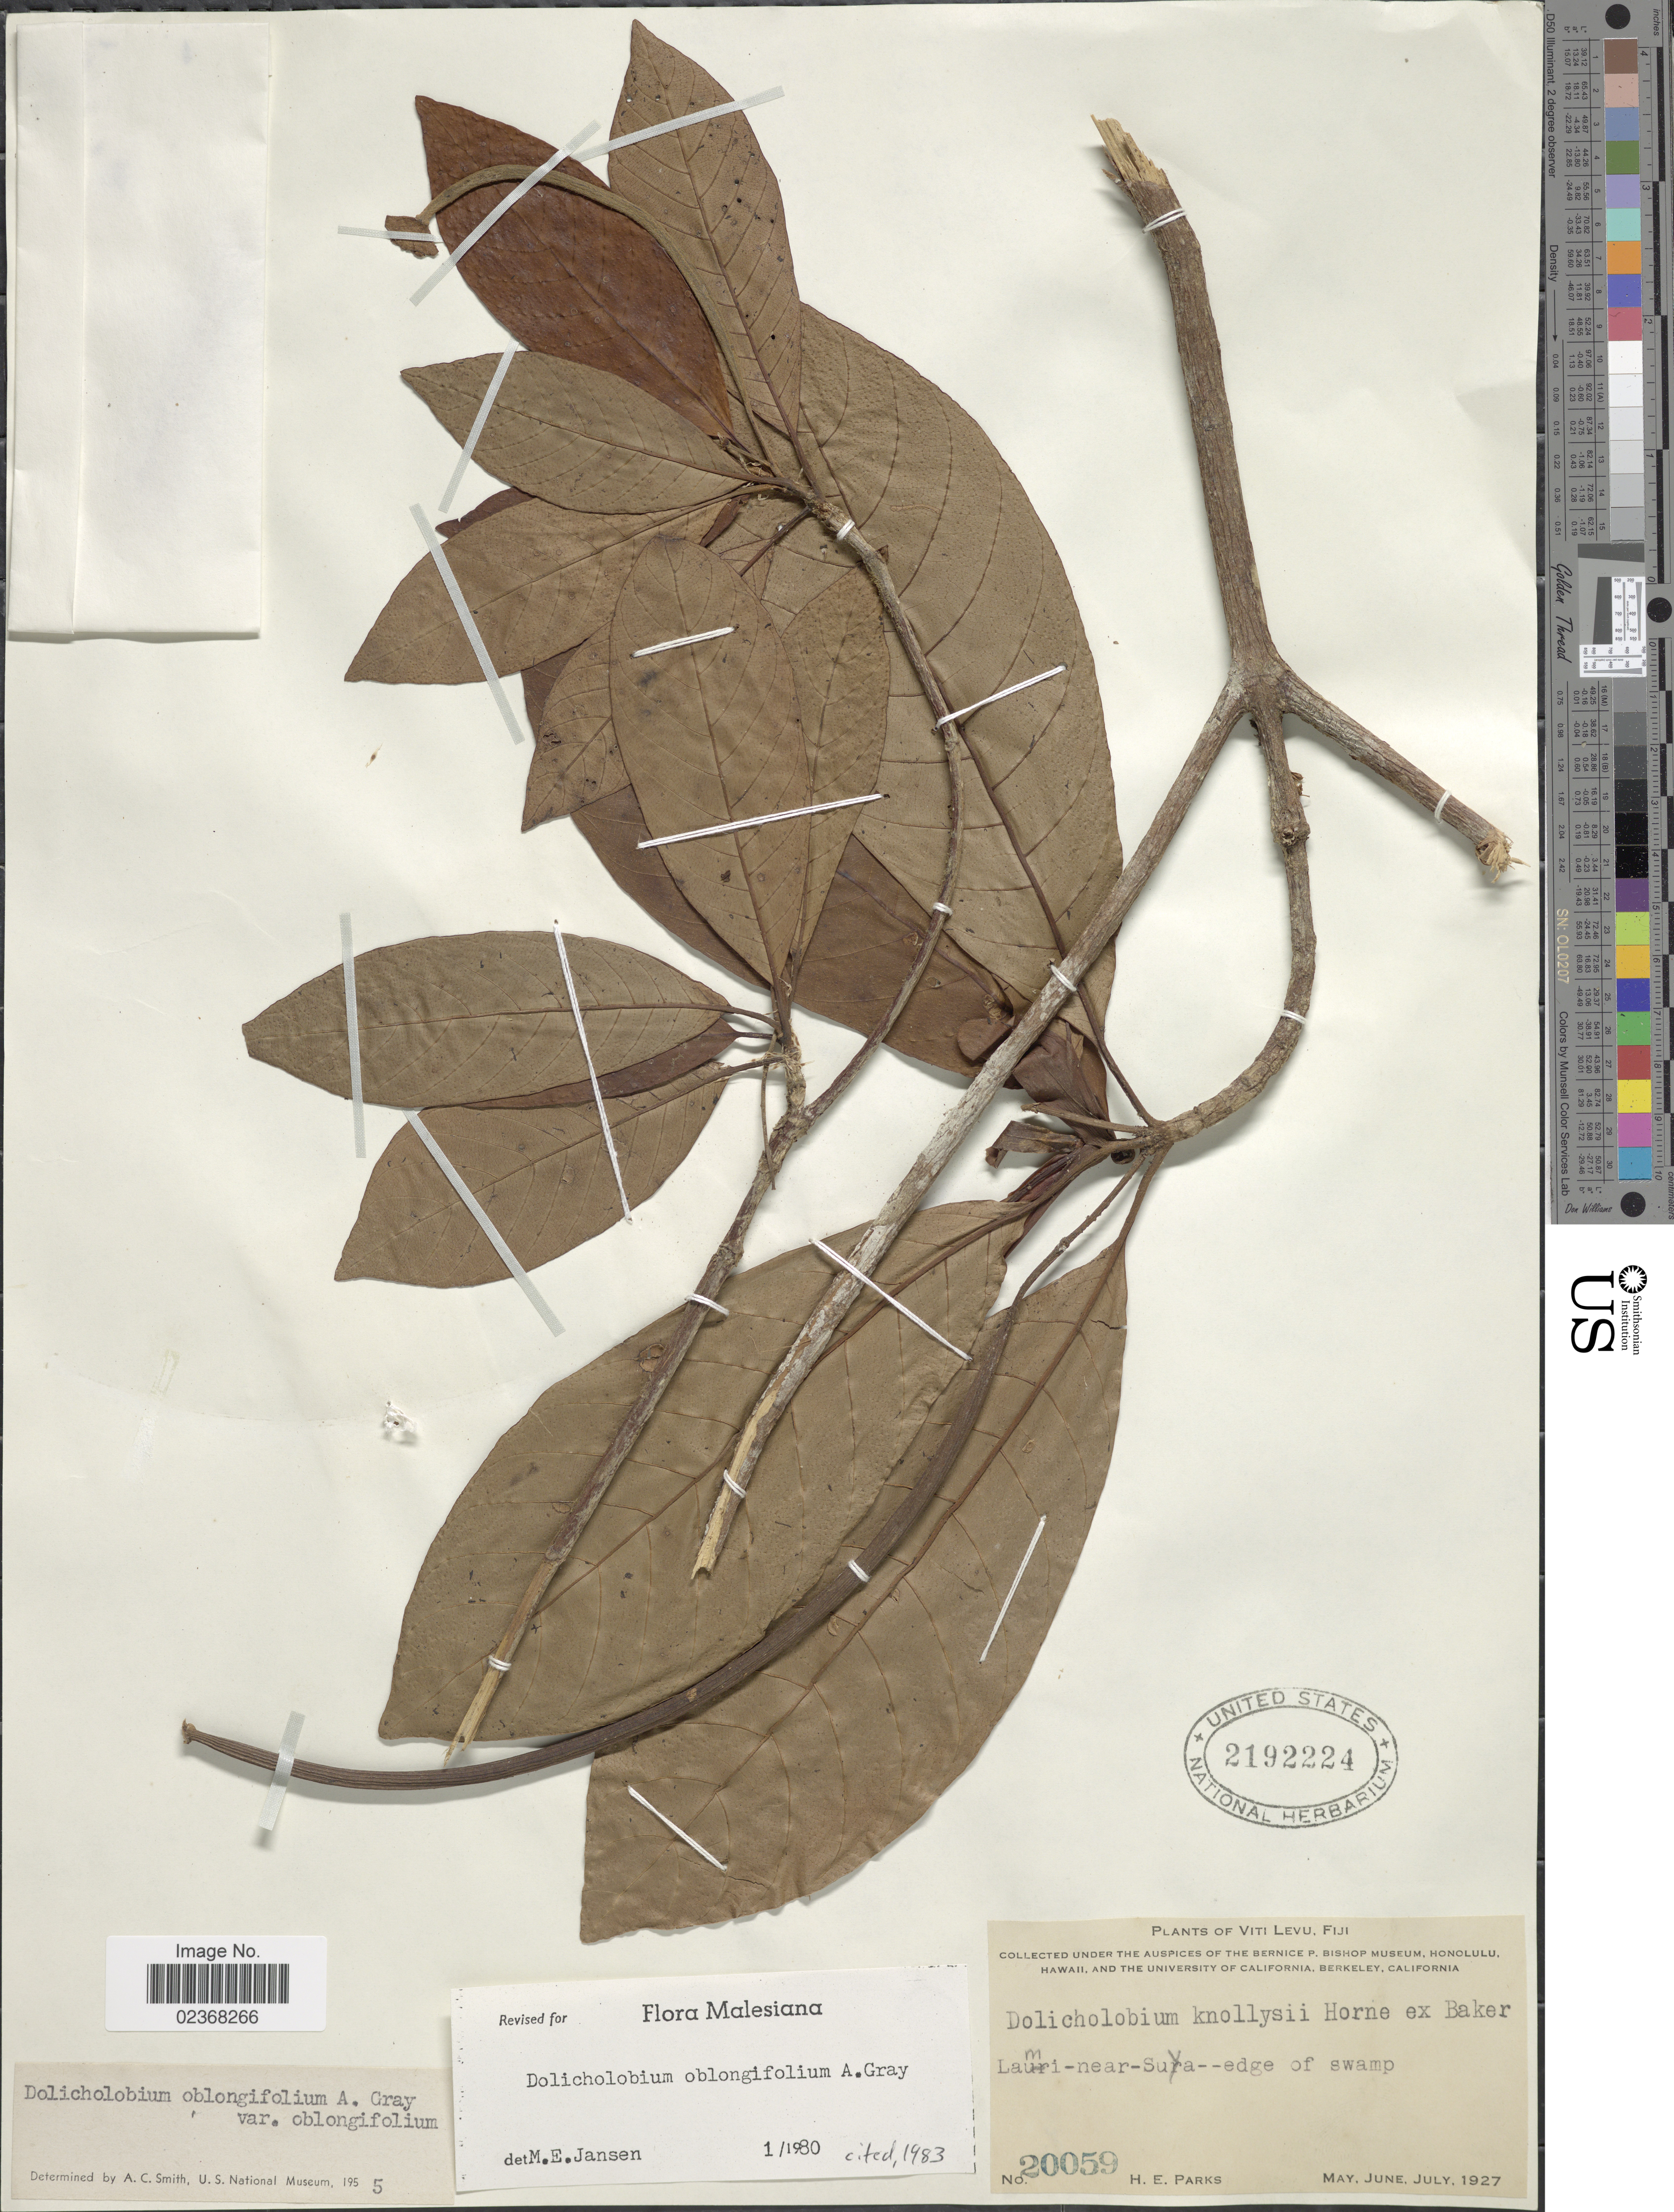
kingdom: Plantae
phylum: Tracheophyta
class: Magnoliopsida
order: Gentianales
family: Rubiaceae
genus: Dolicholobium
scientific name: Dolicholobium oblongifolium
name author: A. Gray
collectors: H. E. Parks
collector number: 20059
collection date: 1927-05/1927-07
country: Fiji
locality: Viti Levu, Fiji, Laumi near Suya, edge of swamp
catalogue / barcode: US 2192224